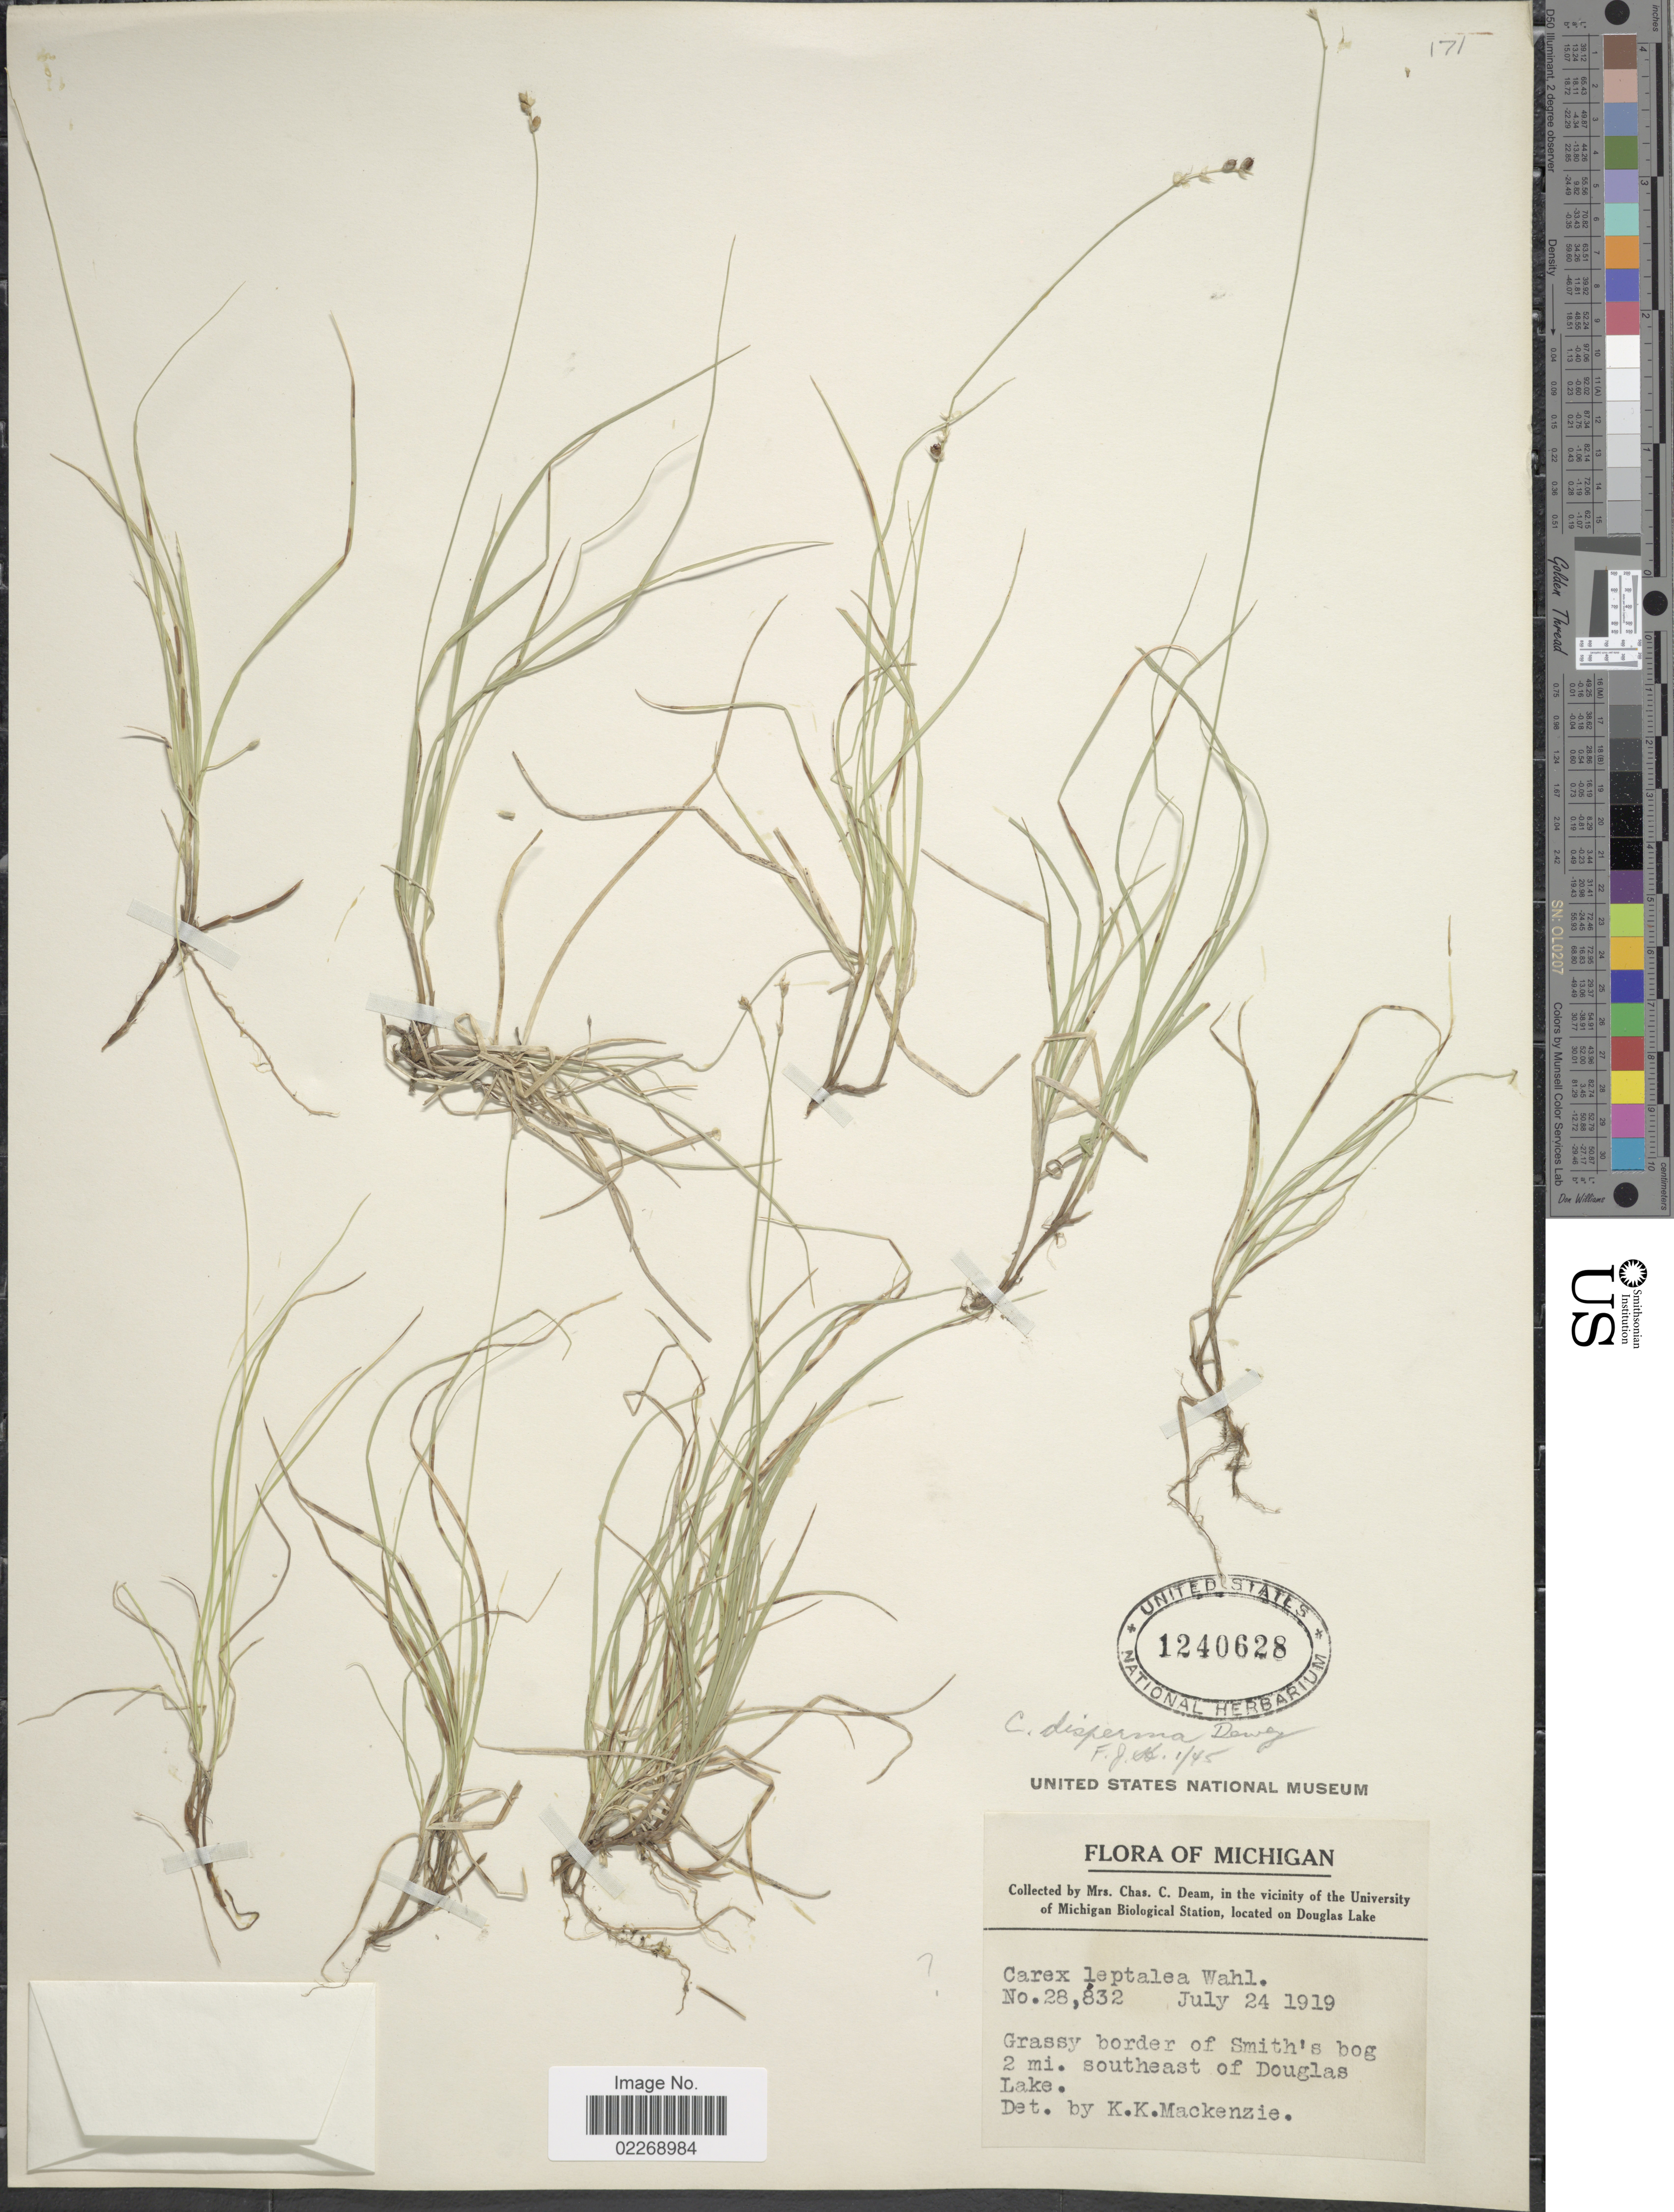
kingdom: Plantae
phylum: Tracheophyta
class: Liliopsida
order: Poales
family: Cyperaceae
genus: Carex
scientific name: Carex disperma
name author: Dewey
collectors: C. Deam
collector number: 28832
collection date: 1919-07-24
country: United States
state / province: Michigan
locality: In the vicinity of the University of Michigan Biological Station, located on Douglas Lake, Grassy border of SMith's bog 2 mi southeast of Douglas Lake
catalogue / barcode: US 1240628